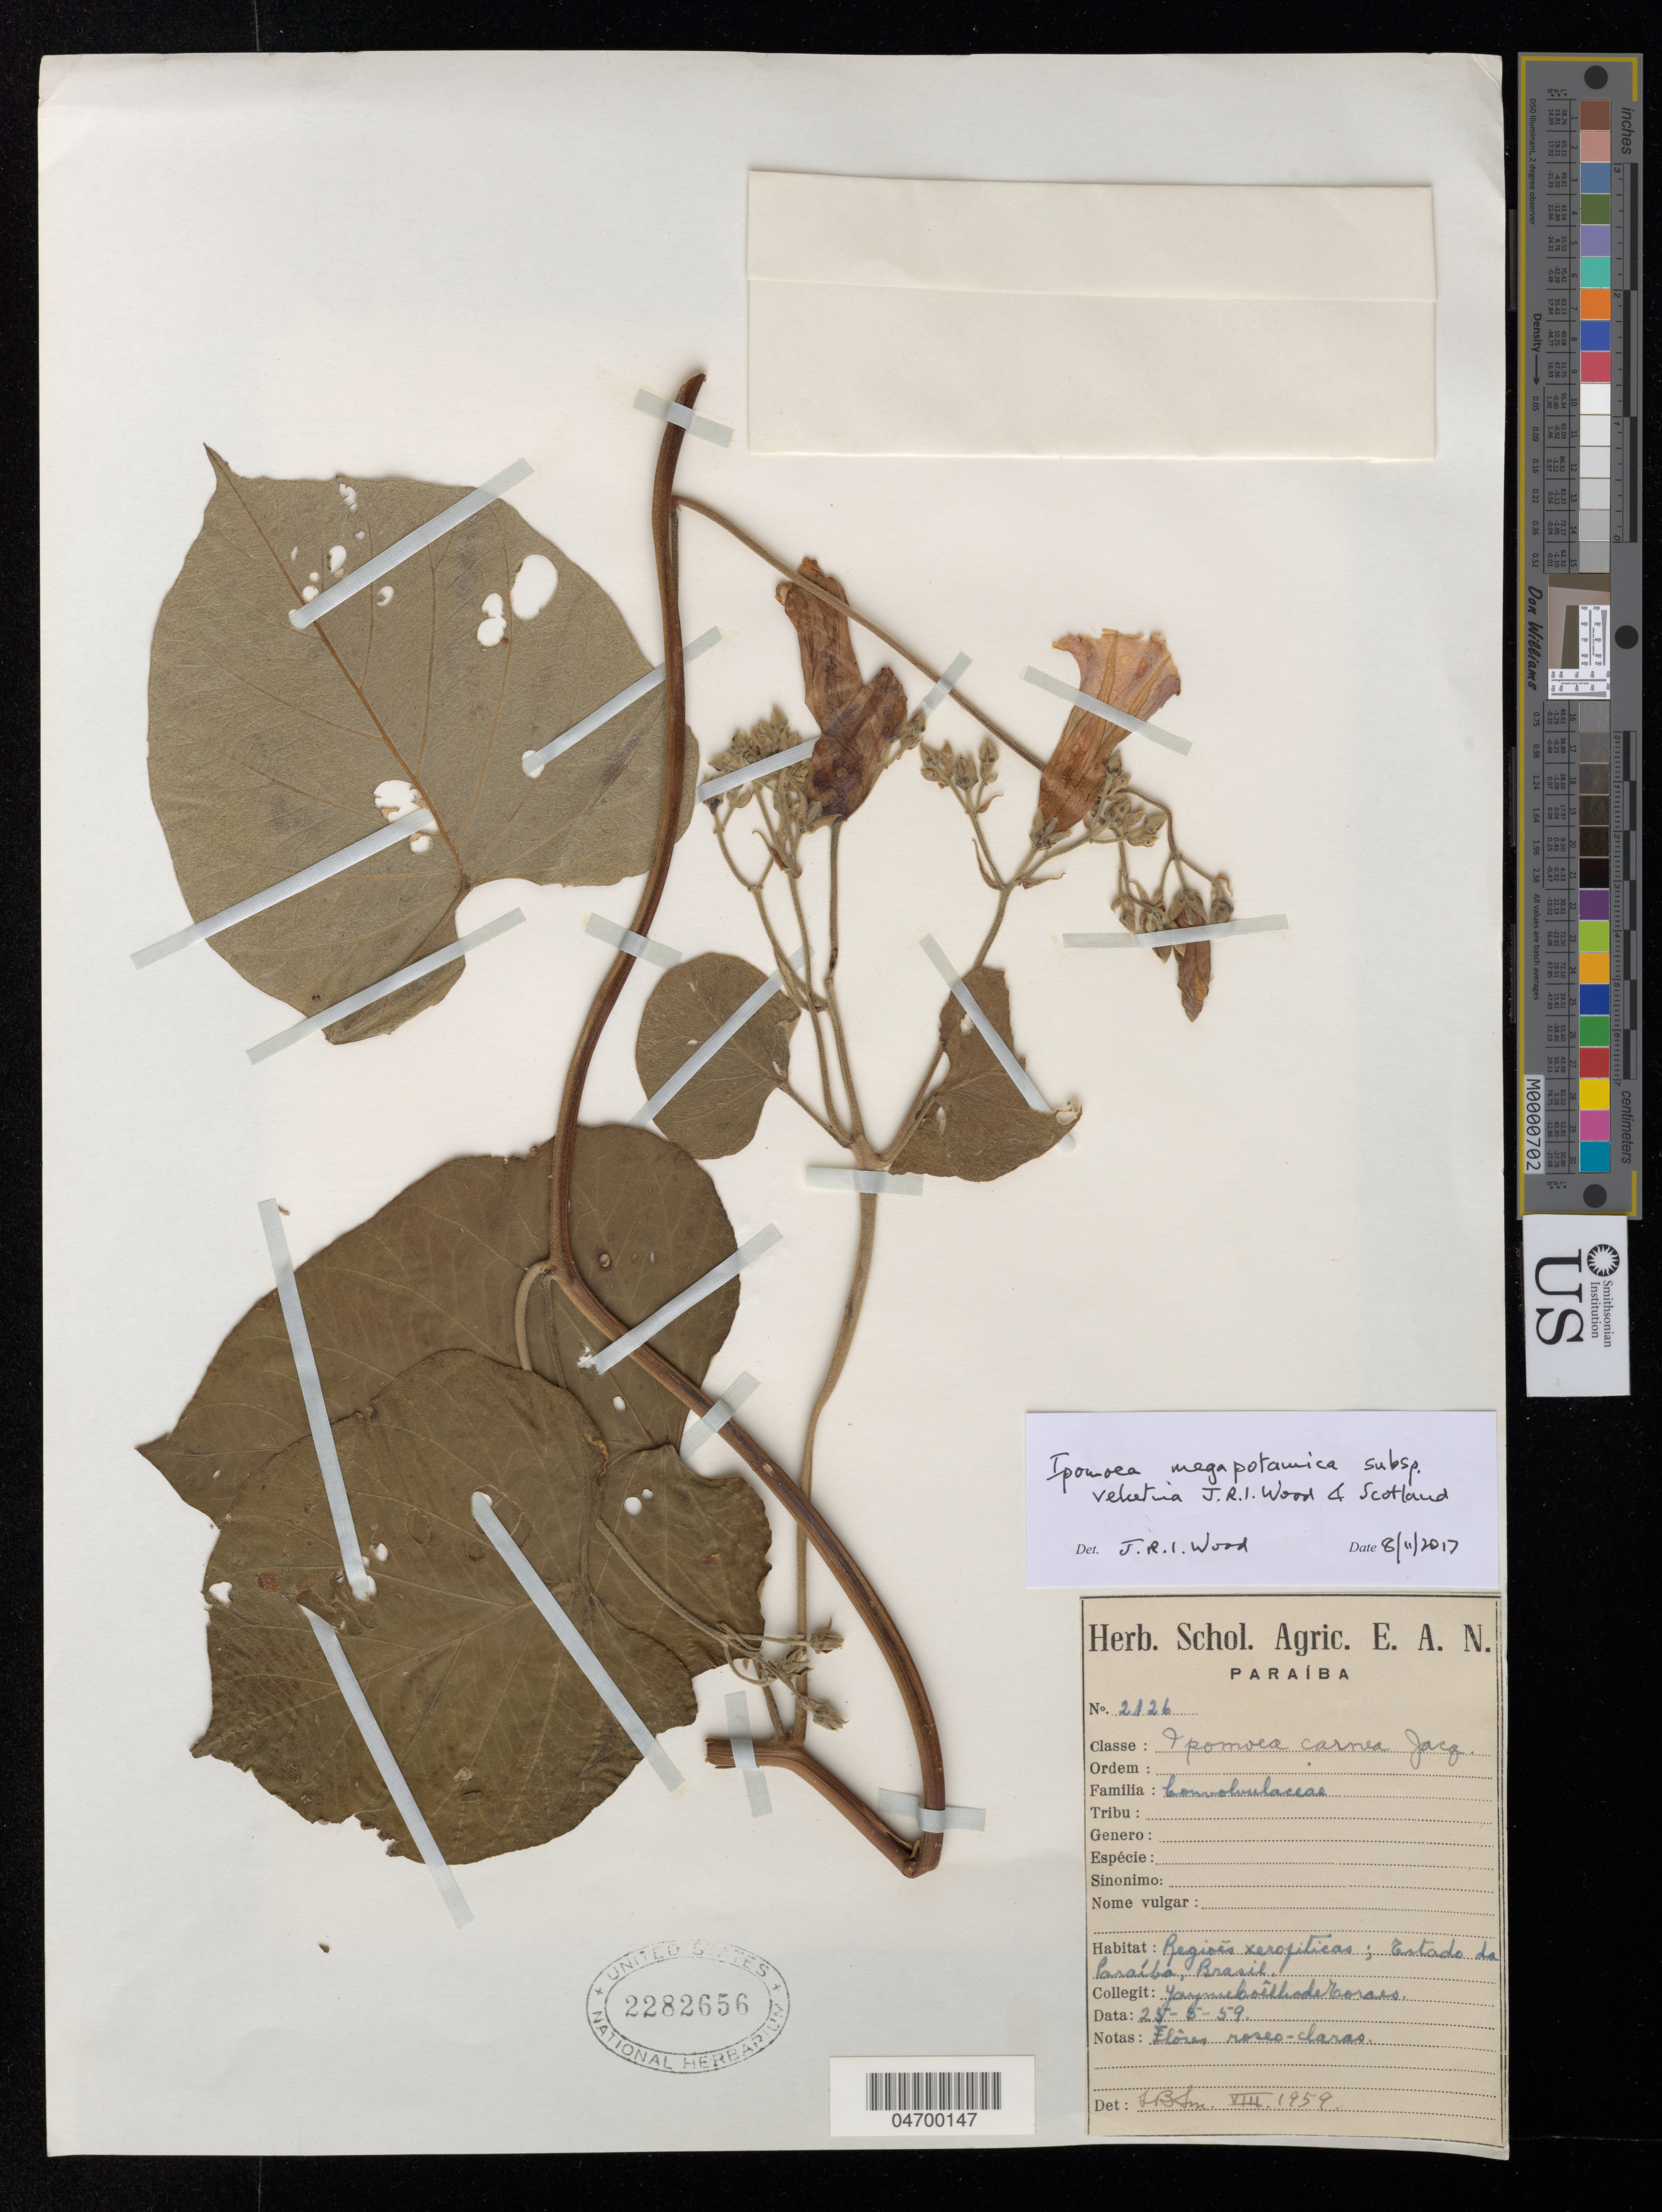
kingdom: Plantae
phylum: Tracheophyta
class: Magnoliopsida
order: Solanales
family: Convolvulaceae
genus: Ipomoea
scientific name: Ipomoea megapotamica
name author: Choisy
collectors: J. Coelho de Moraes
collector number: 2126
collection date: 1959-05-25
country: Brazil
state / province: Paraíba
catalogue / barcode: US 2282656